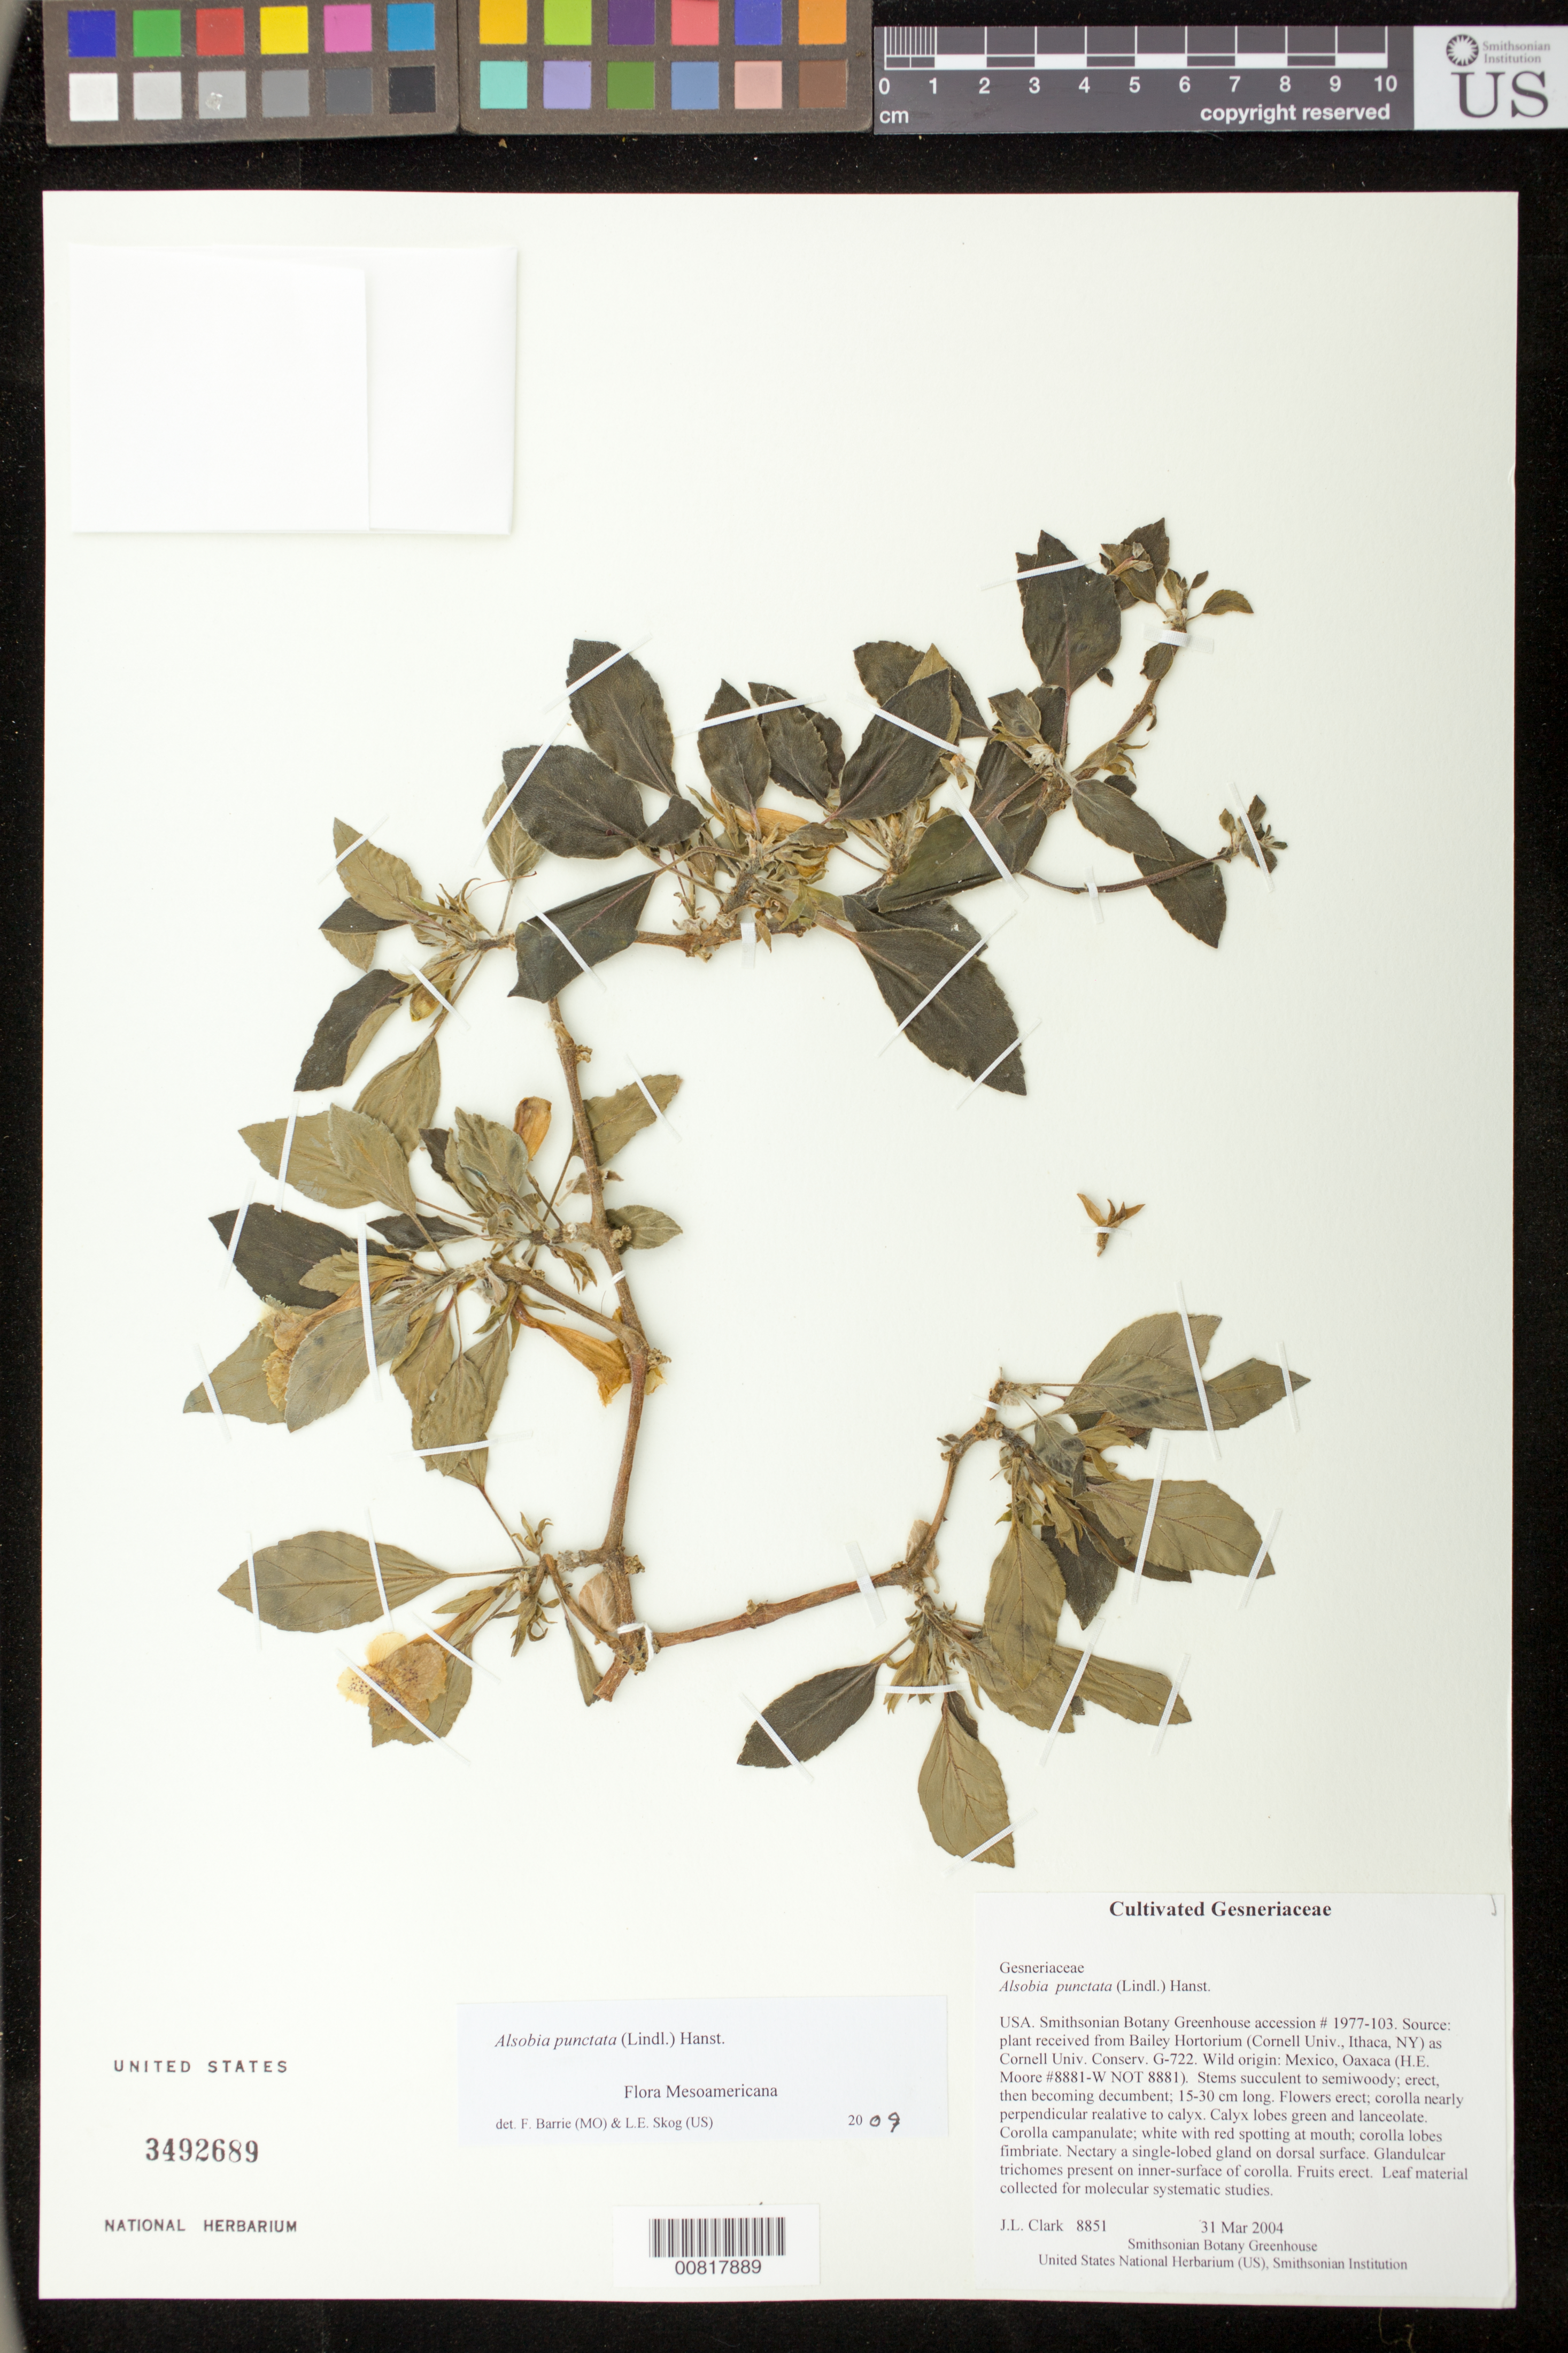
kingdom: Plantae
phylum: Tracheophyta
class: Magnoliopsida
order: Lamiales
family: Gesneriaceae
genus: Alsobia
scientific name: Alsobia punctata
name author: (Lindl.) Hanst.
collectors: J. L. Clark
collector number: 8851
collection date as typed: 31 Mar 2004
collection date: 2004-03-31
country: United States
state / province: District of Columbia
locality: Botany Research Greenhouses, Smithsonian Institution, Washington, DC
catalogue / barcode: US 3492689